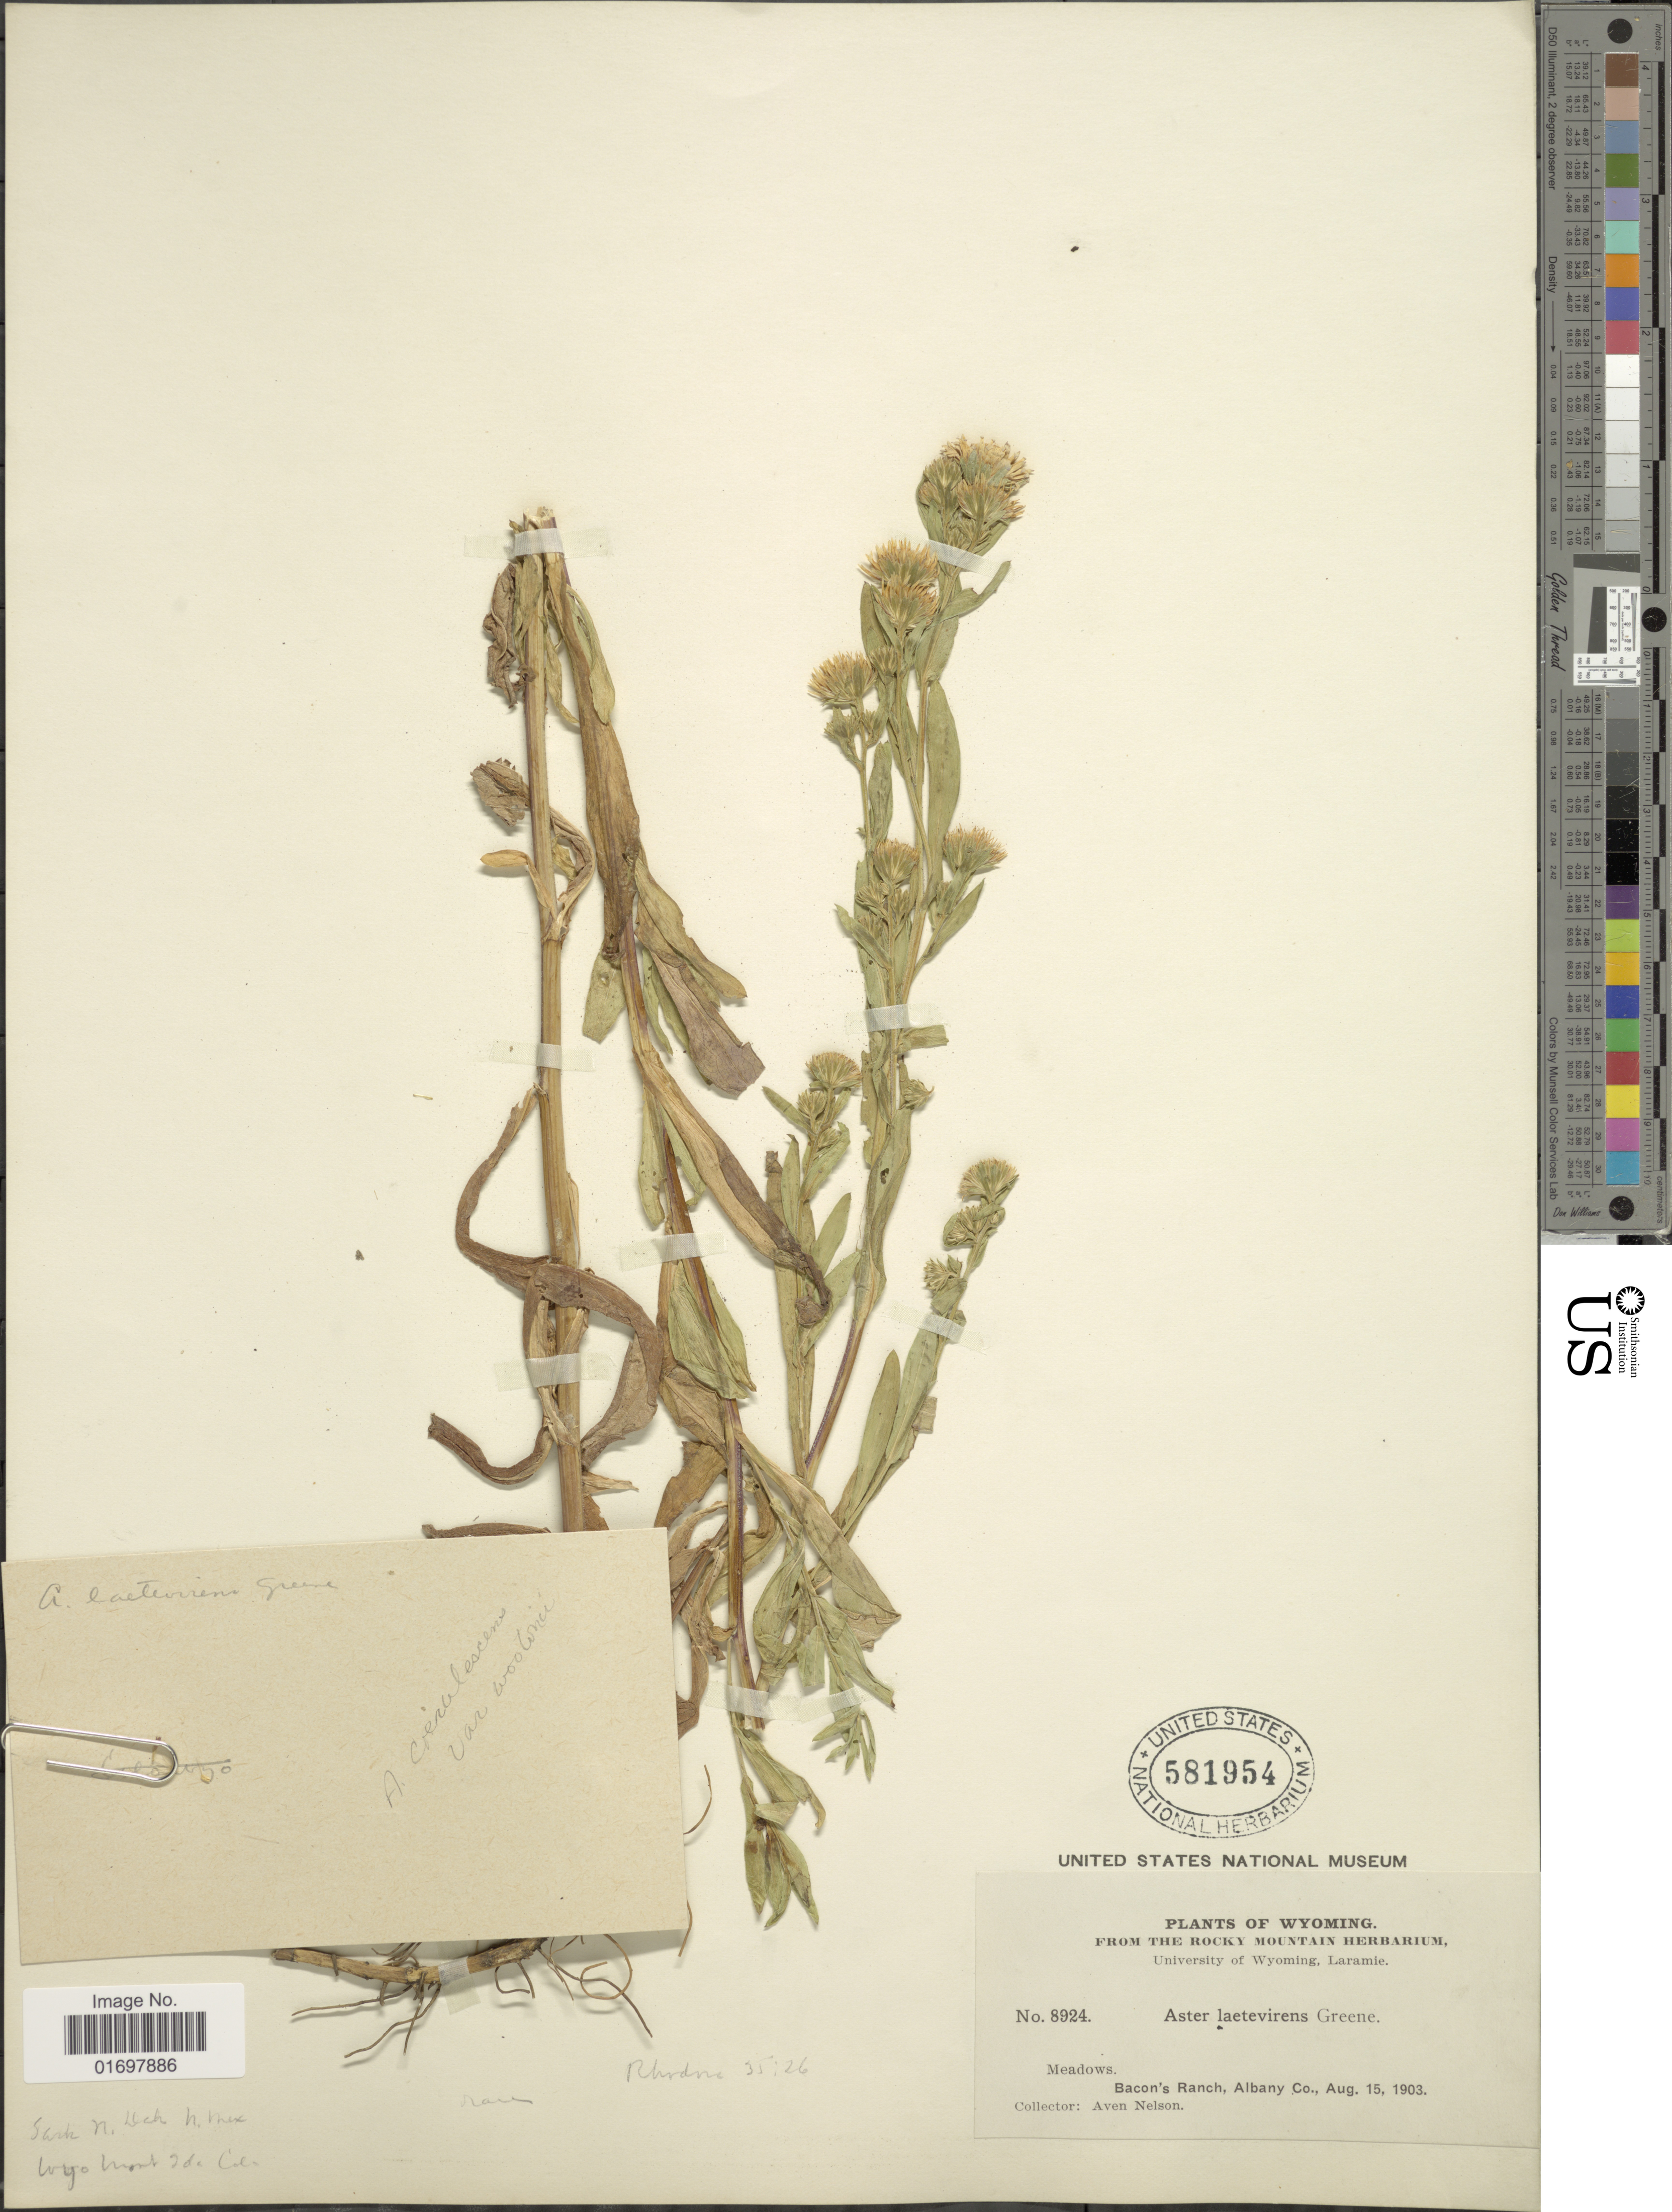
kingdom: Plantae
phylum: Tracheophyta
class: Magnoliopsida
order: Asterales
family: Asteraceae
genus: Symphyotrichum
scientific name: Symphyotrichum lanceolatum var. hesperium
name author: (A. Gray) G.L. Nesom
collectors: A. Nelson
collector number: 8924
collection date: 1903-08-15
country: United States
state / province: Wyoming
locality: Meadows, Bacon's Ranch, Albany Co.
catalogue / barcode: US 581954